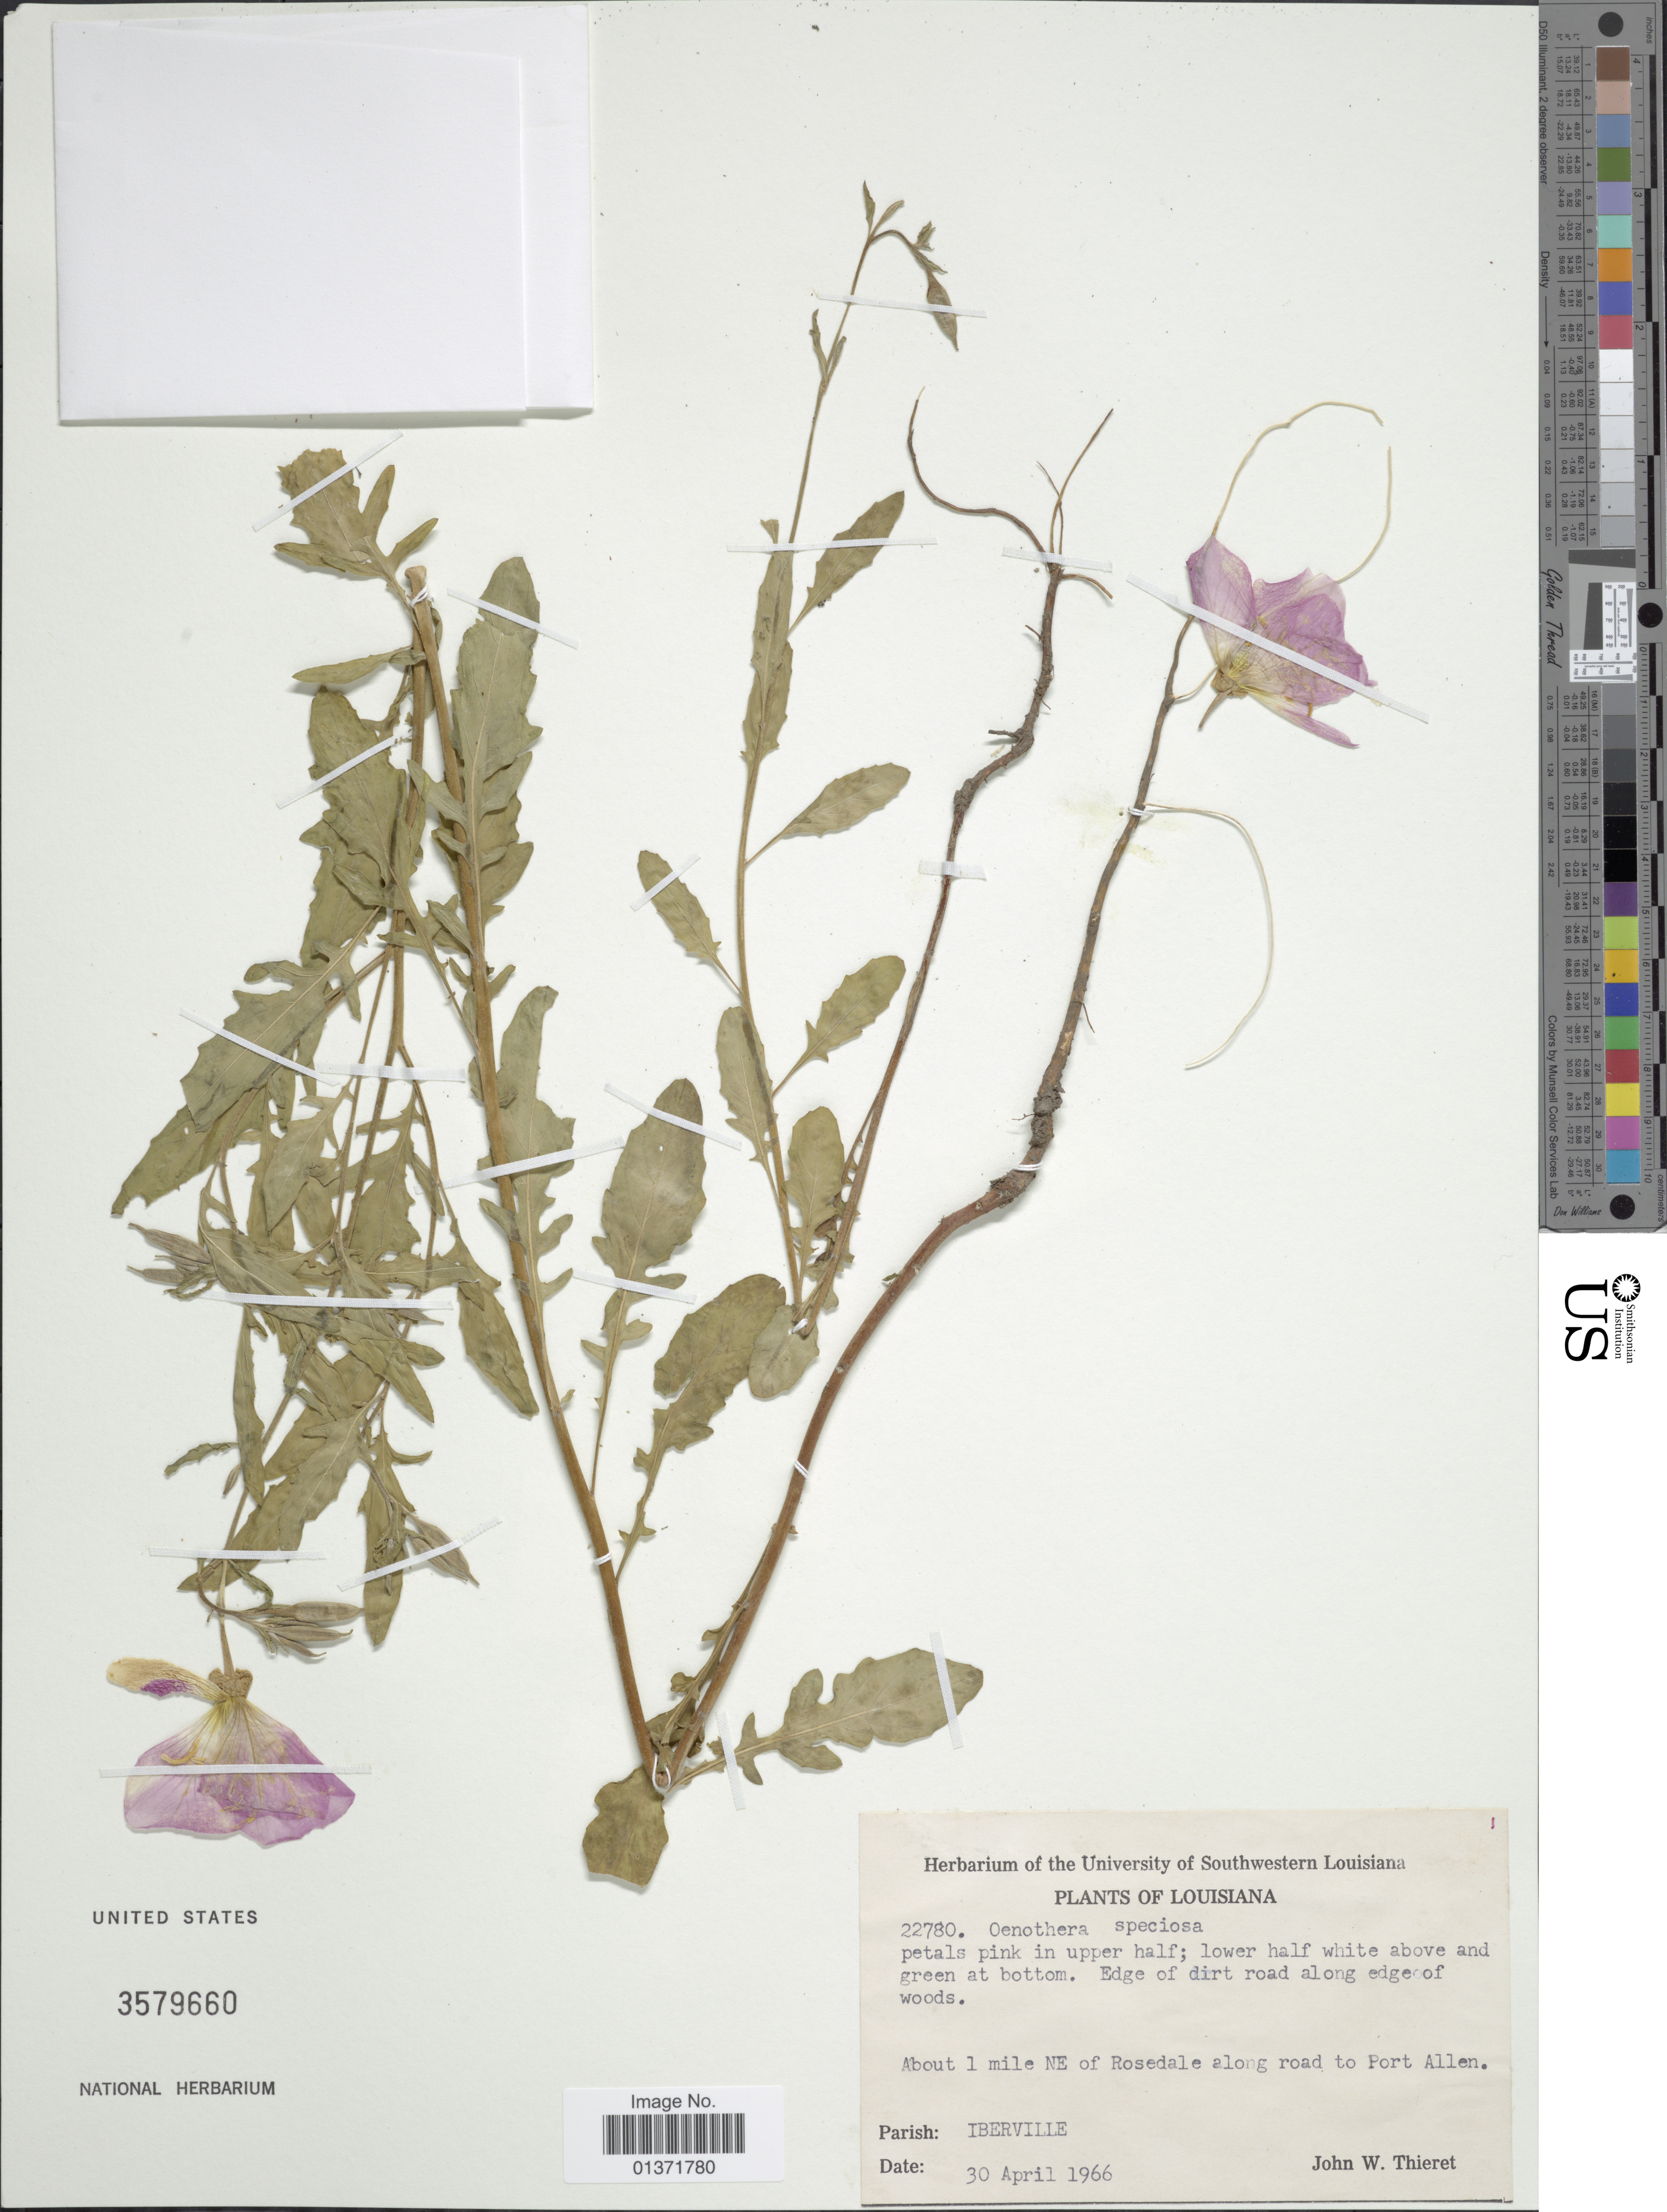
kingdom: Plantae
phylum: Tracheophyta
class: Magnoliopsida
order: Myrtales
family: Onagraceae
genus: Oenothera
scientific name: Oenothera speciosa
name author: Nutt.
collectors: J. W. Thieret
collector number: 22780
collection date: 1966-04-30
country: United States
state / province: Louisiana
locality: About 1 mile NE of Rosedale along road to Port Allen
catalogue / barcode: US 3579660